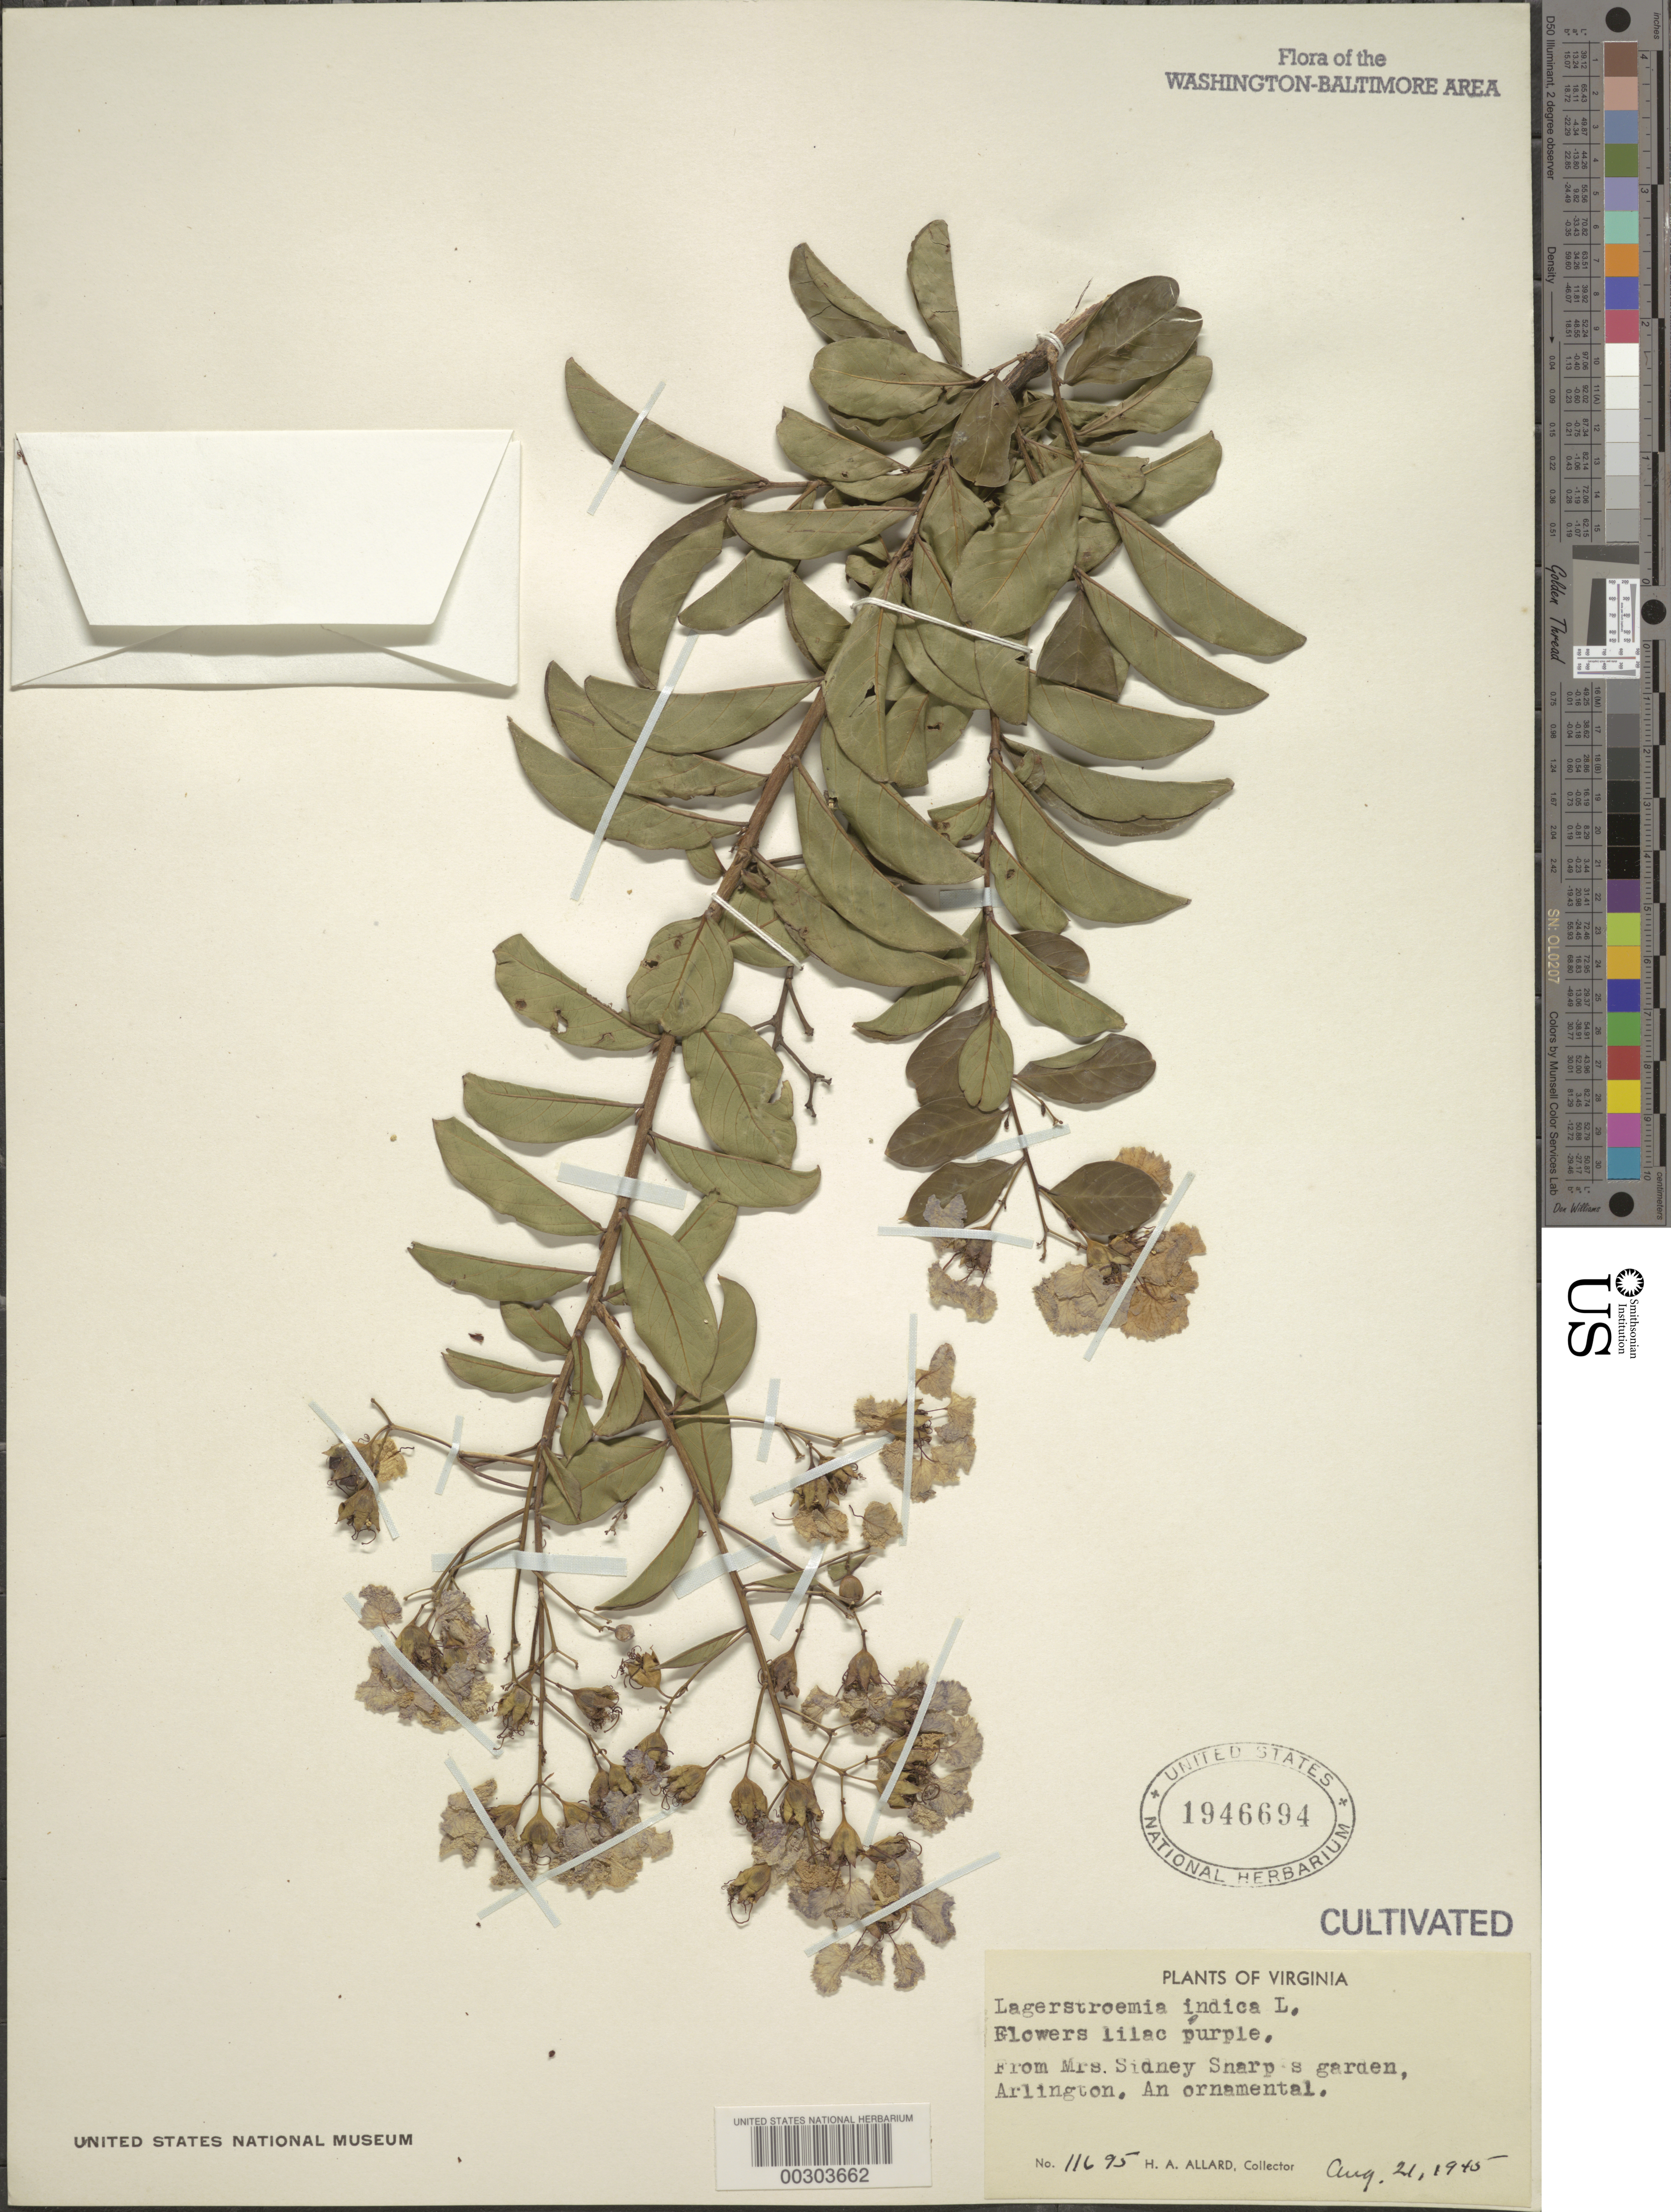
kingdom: Plantae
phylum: Tracheophyta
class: Magnoliopsida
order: Myrtales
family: Lythraceae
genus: Lagerstroemia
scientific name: Lagerstroemia indica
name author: L.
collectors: H. A. Allard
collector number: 11695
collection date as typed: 21 Aug 1945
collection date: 1945-08-21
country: United States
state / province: Virginia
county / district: Arlington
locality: Arlington, from Mrs. S. Sharp's Garden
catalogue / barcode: US 1946694